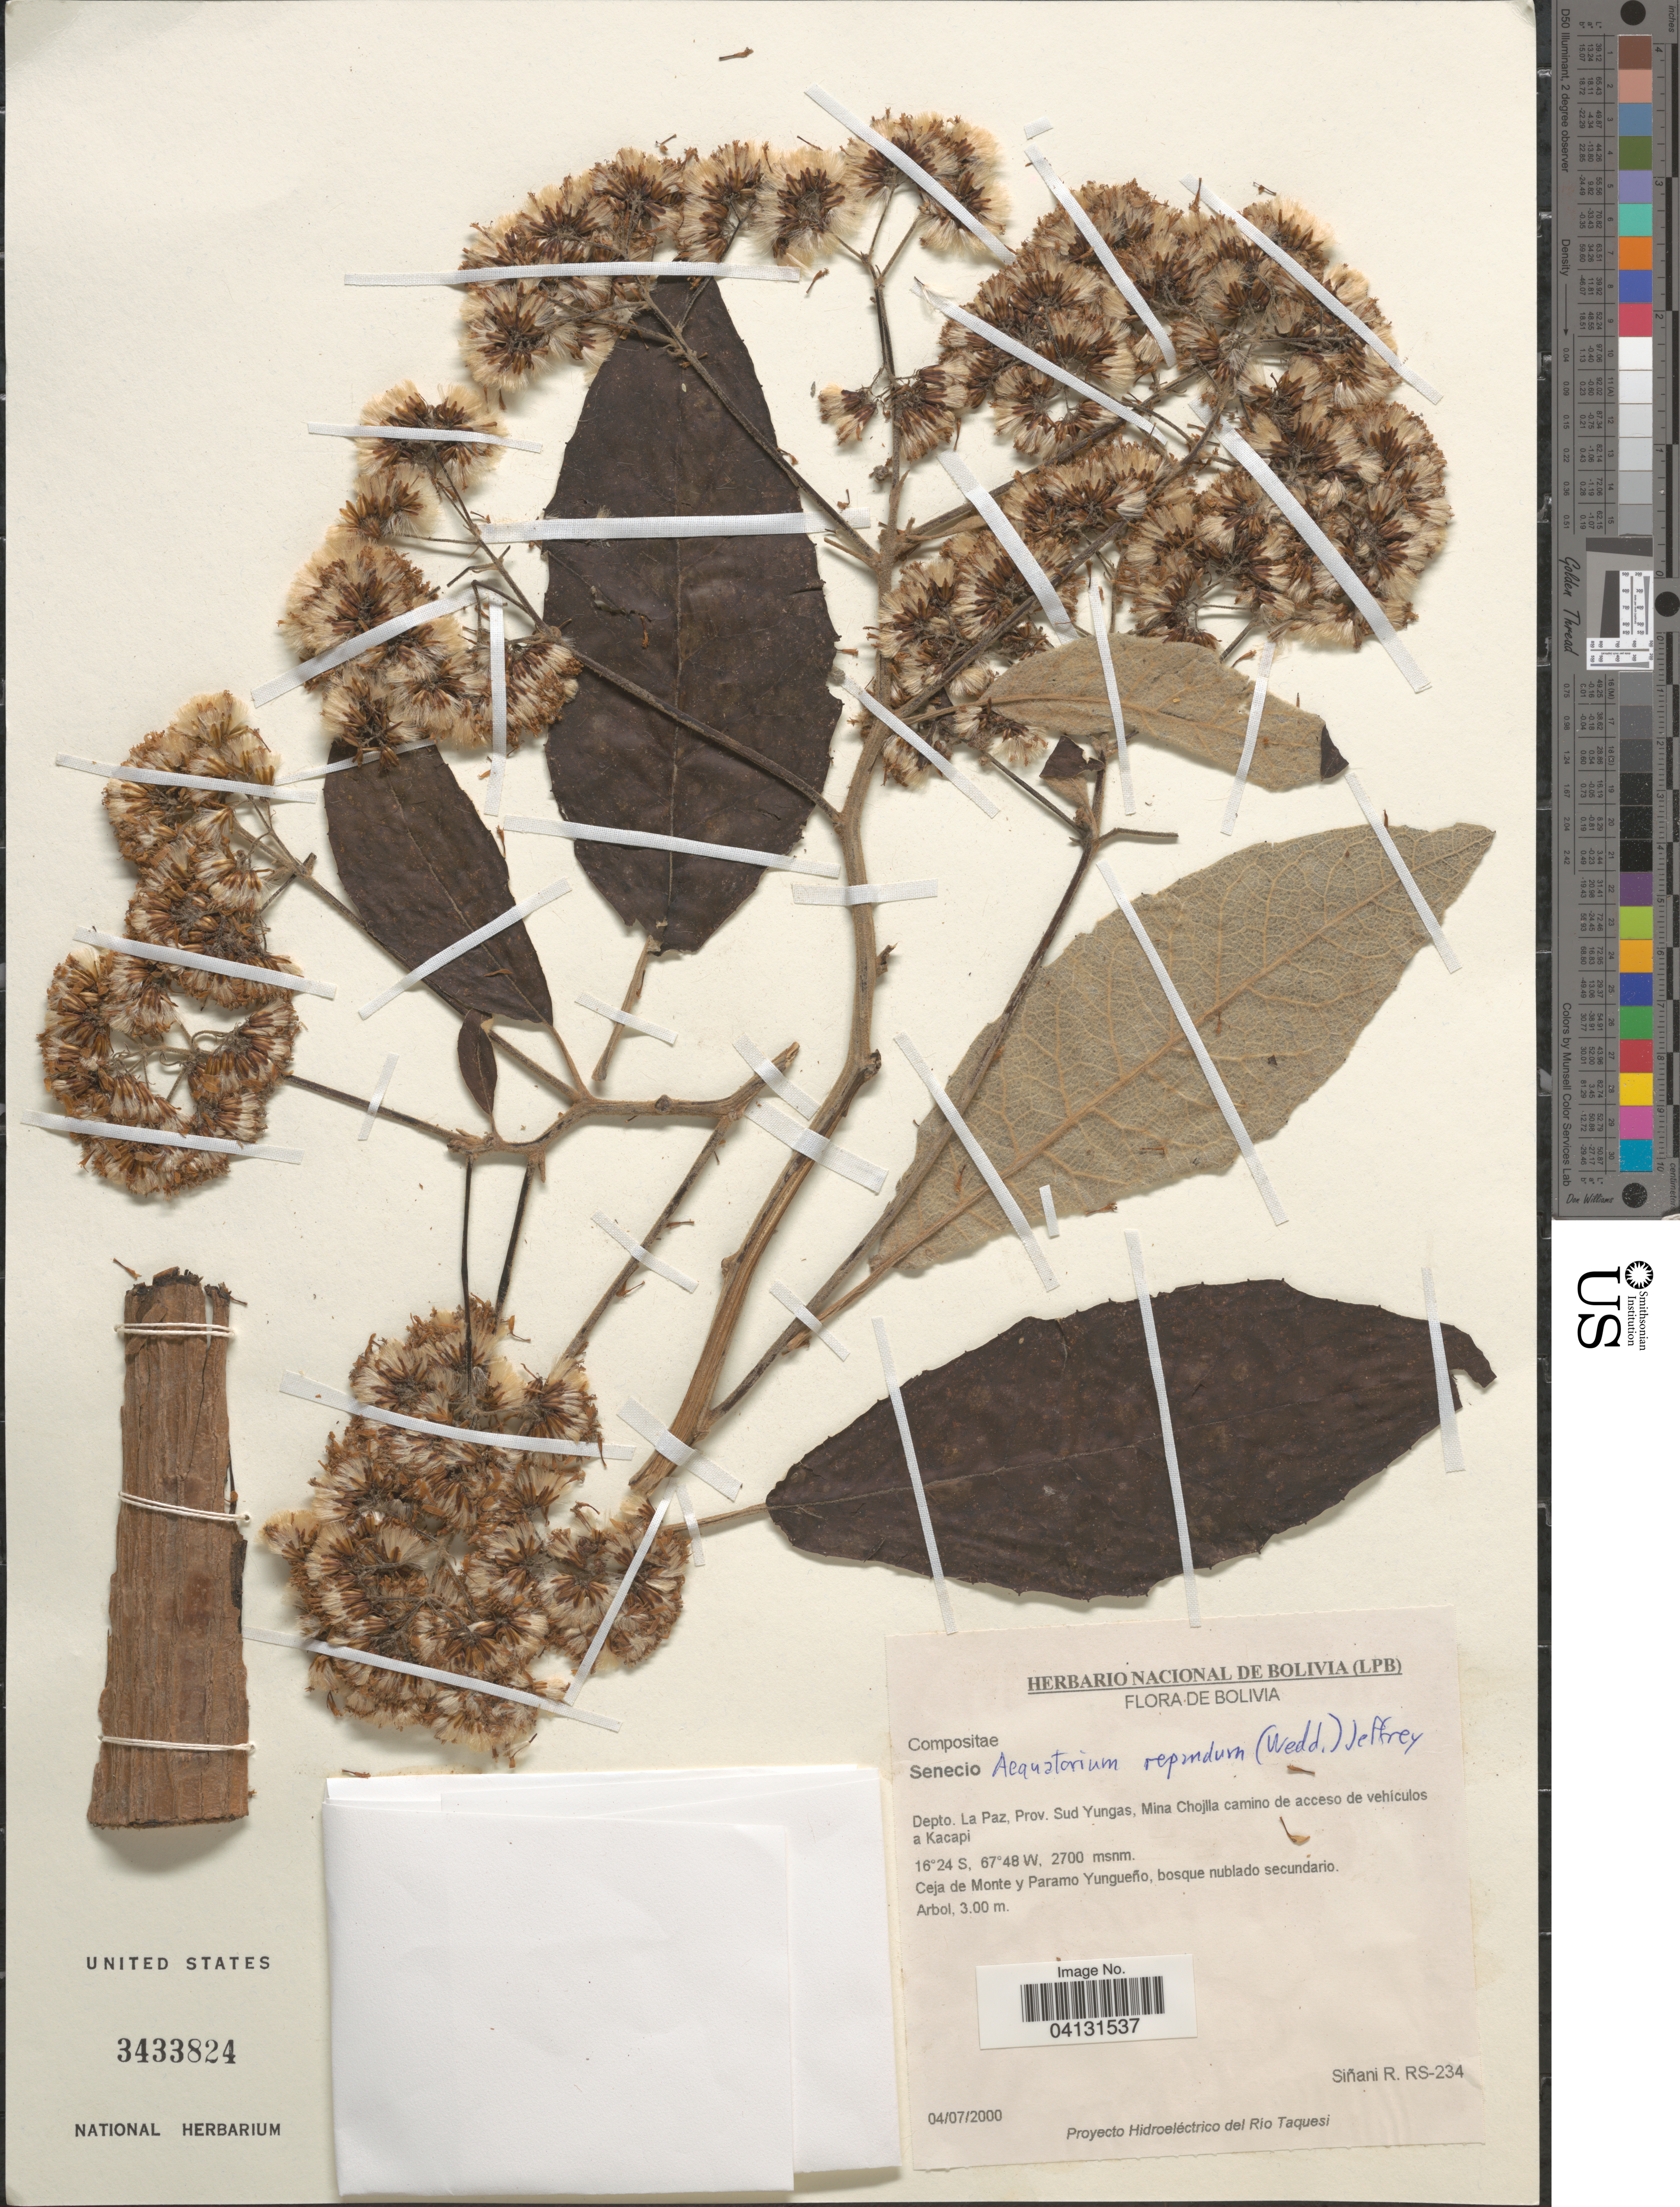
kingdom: Plantae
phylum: Tracheophyta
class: Magnoliopsida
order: Asterales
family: Asteraceae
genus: Nordenstamia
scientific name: Nordenstamia repanda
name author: (Wedd.) Lundin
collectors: R. Sinani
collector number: RS-234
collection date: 2000-07-04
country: Bolivia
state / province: La Paz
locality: Depto. La Paz, Prov. Sud Yungas, Mina Chojlla, camino de acceso de vehículos a Kacapi. Ceja de Monte y Paramo Yungueño, bosque nublado secundario.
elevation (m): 2700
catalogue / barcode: US 3433824